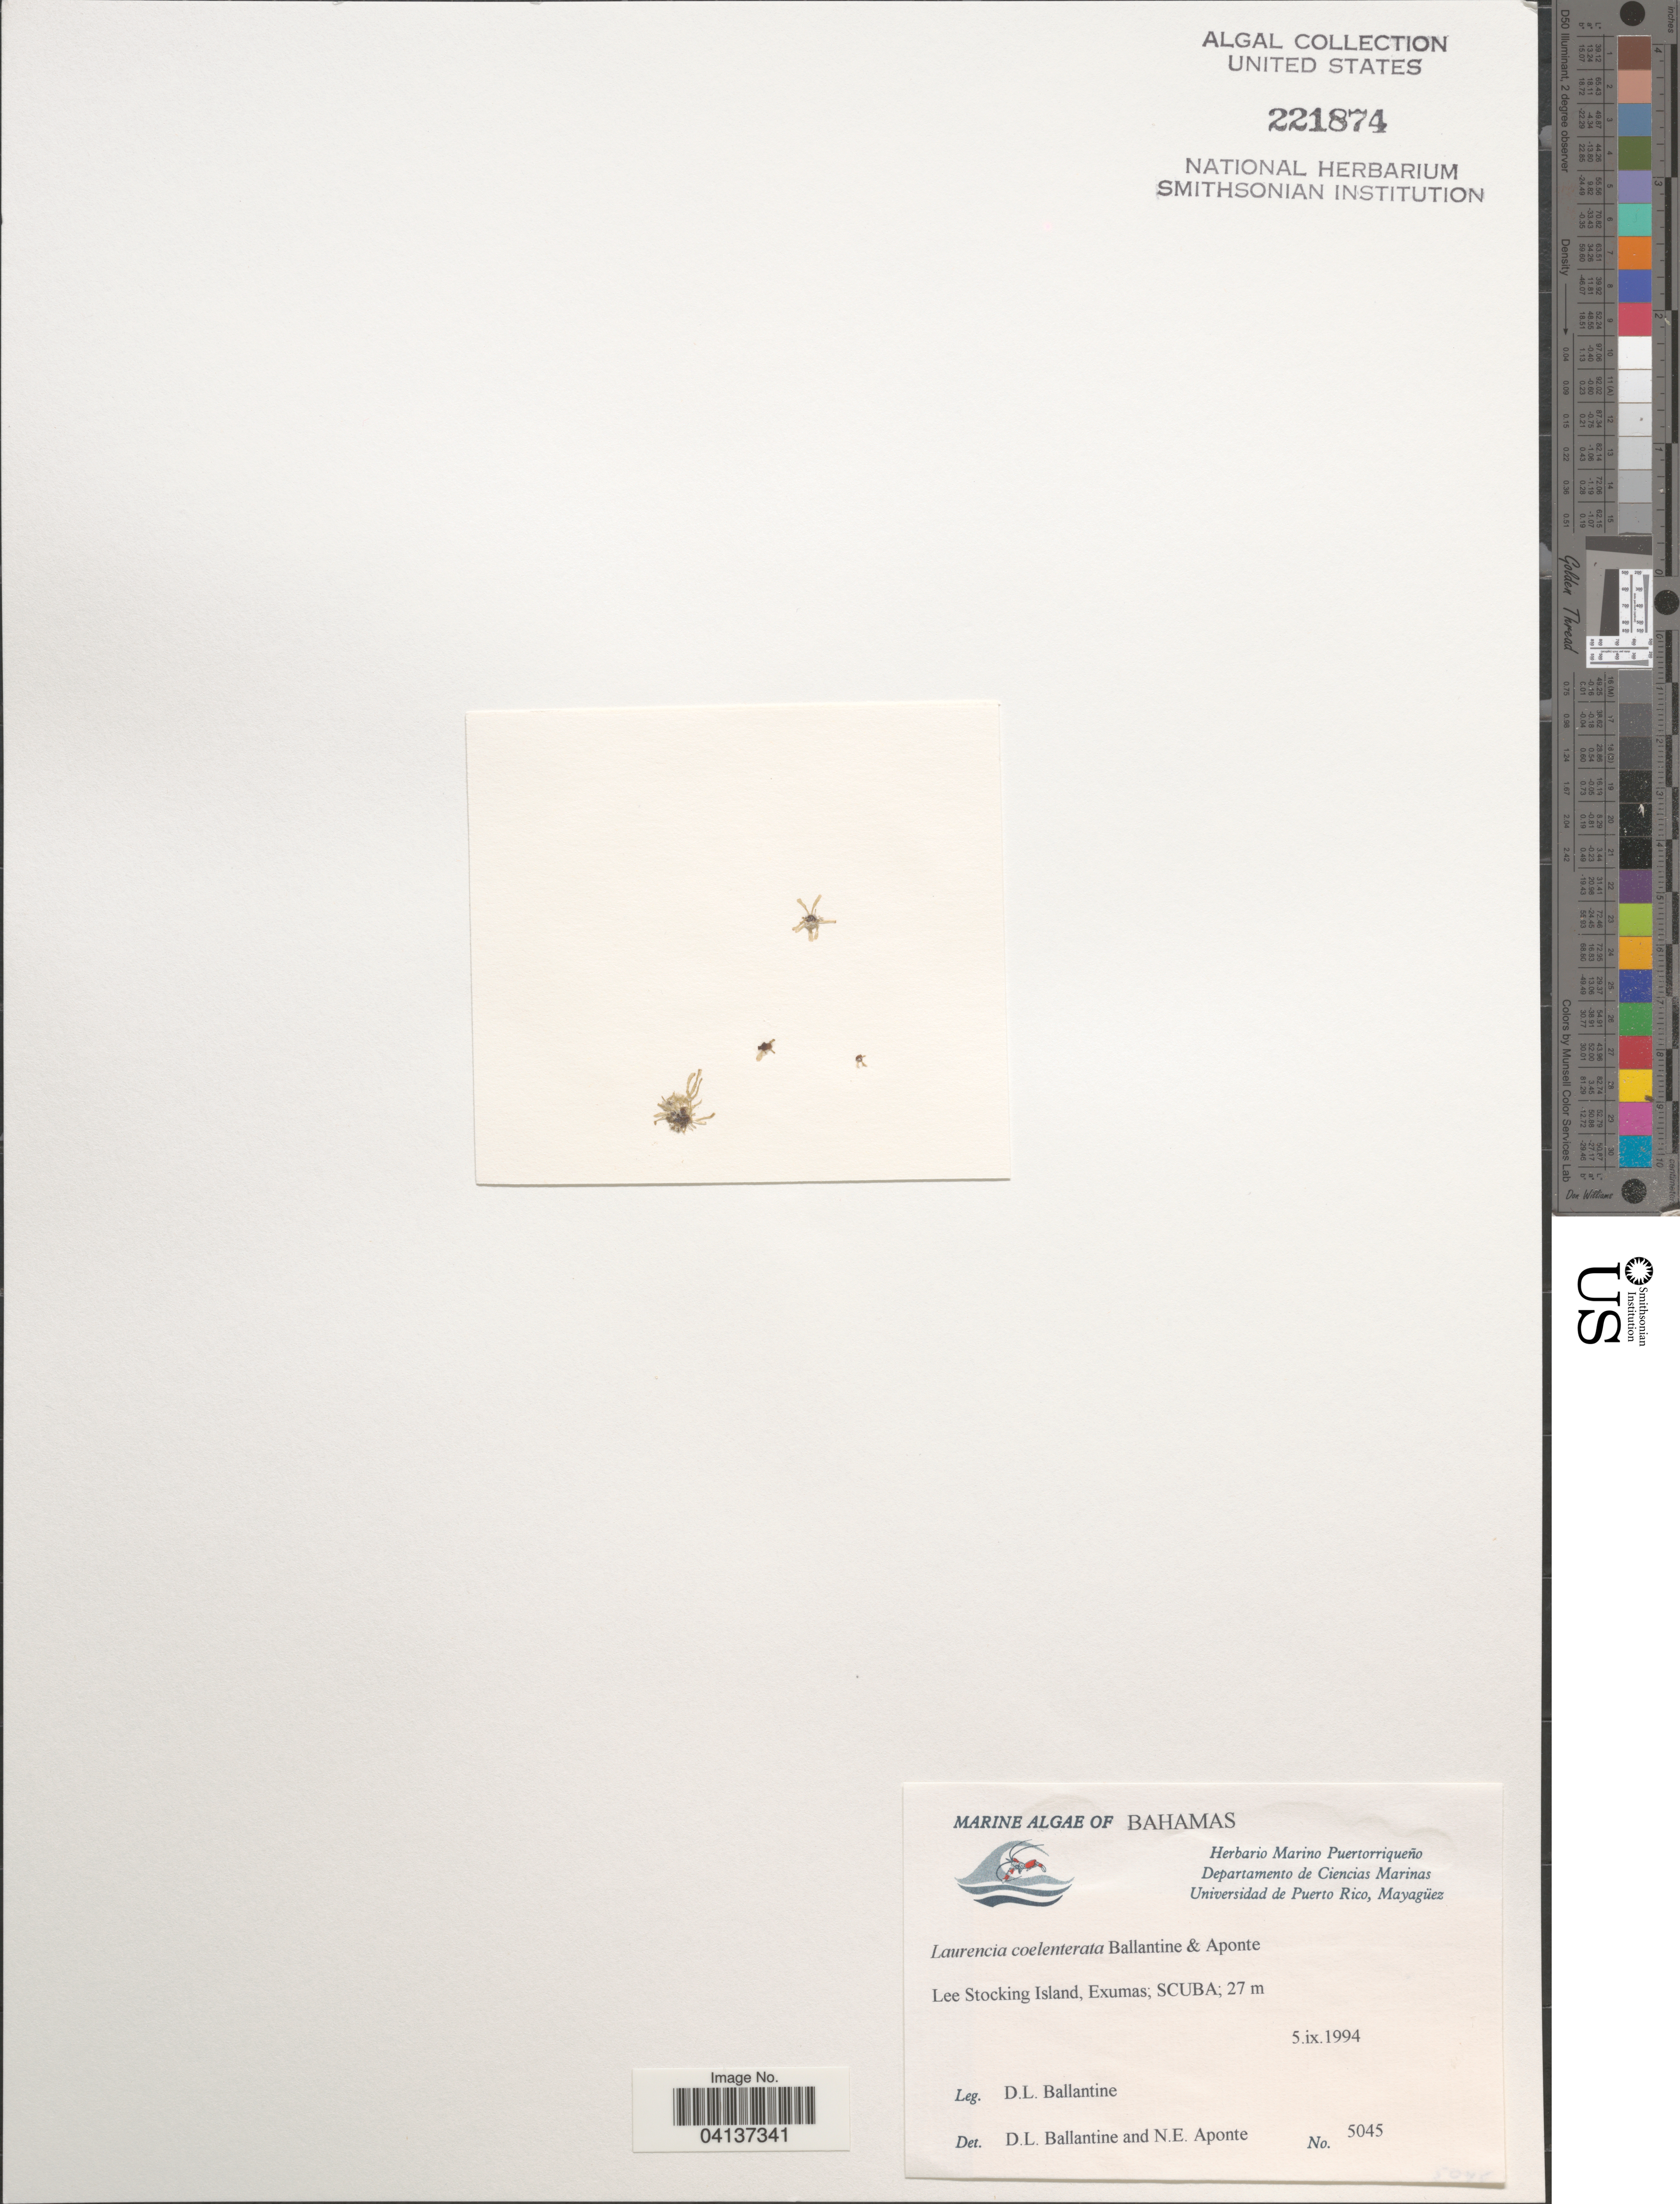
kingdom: Plantae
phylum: Rhodophyta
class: Florideophyceae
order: Ceramiales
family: Rhodomelaceae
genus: Osmundea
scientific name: Osmundea coelenterata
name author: (D.L.Ballantine & N.E.Aponte) M.T. Fujii et al.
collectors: D.L. Ballantine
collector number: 5045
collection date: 1994-09-05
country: Bahamas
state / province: Exuma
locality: Lee Stocking Island, Exumas; SCUBA.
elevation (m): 27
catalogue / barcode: US 221874